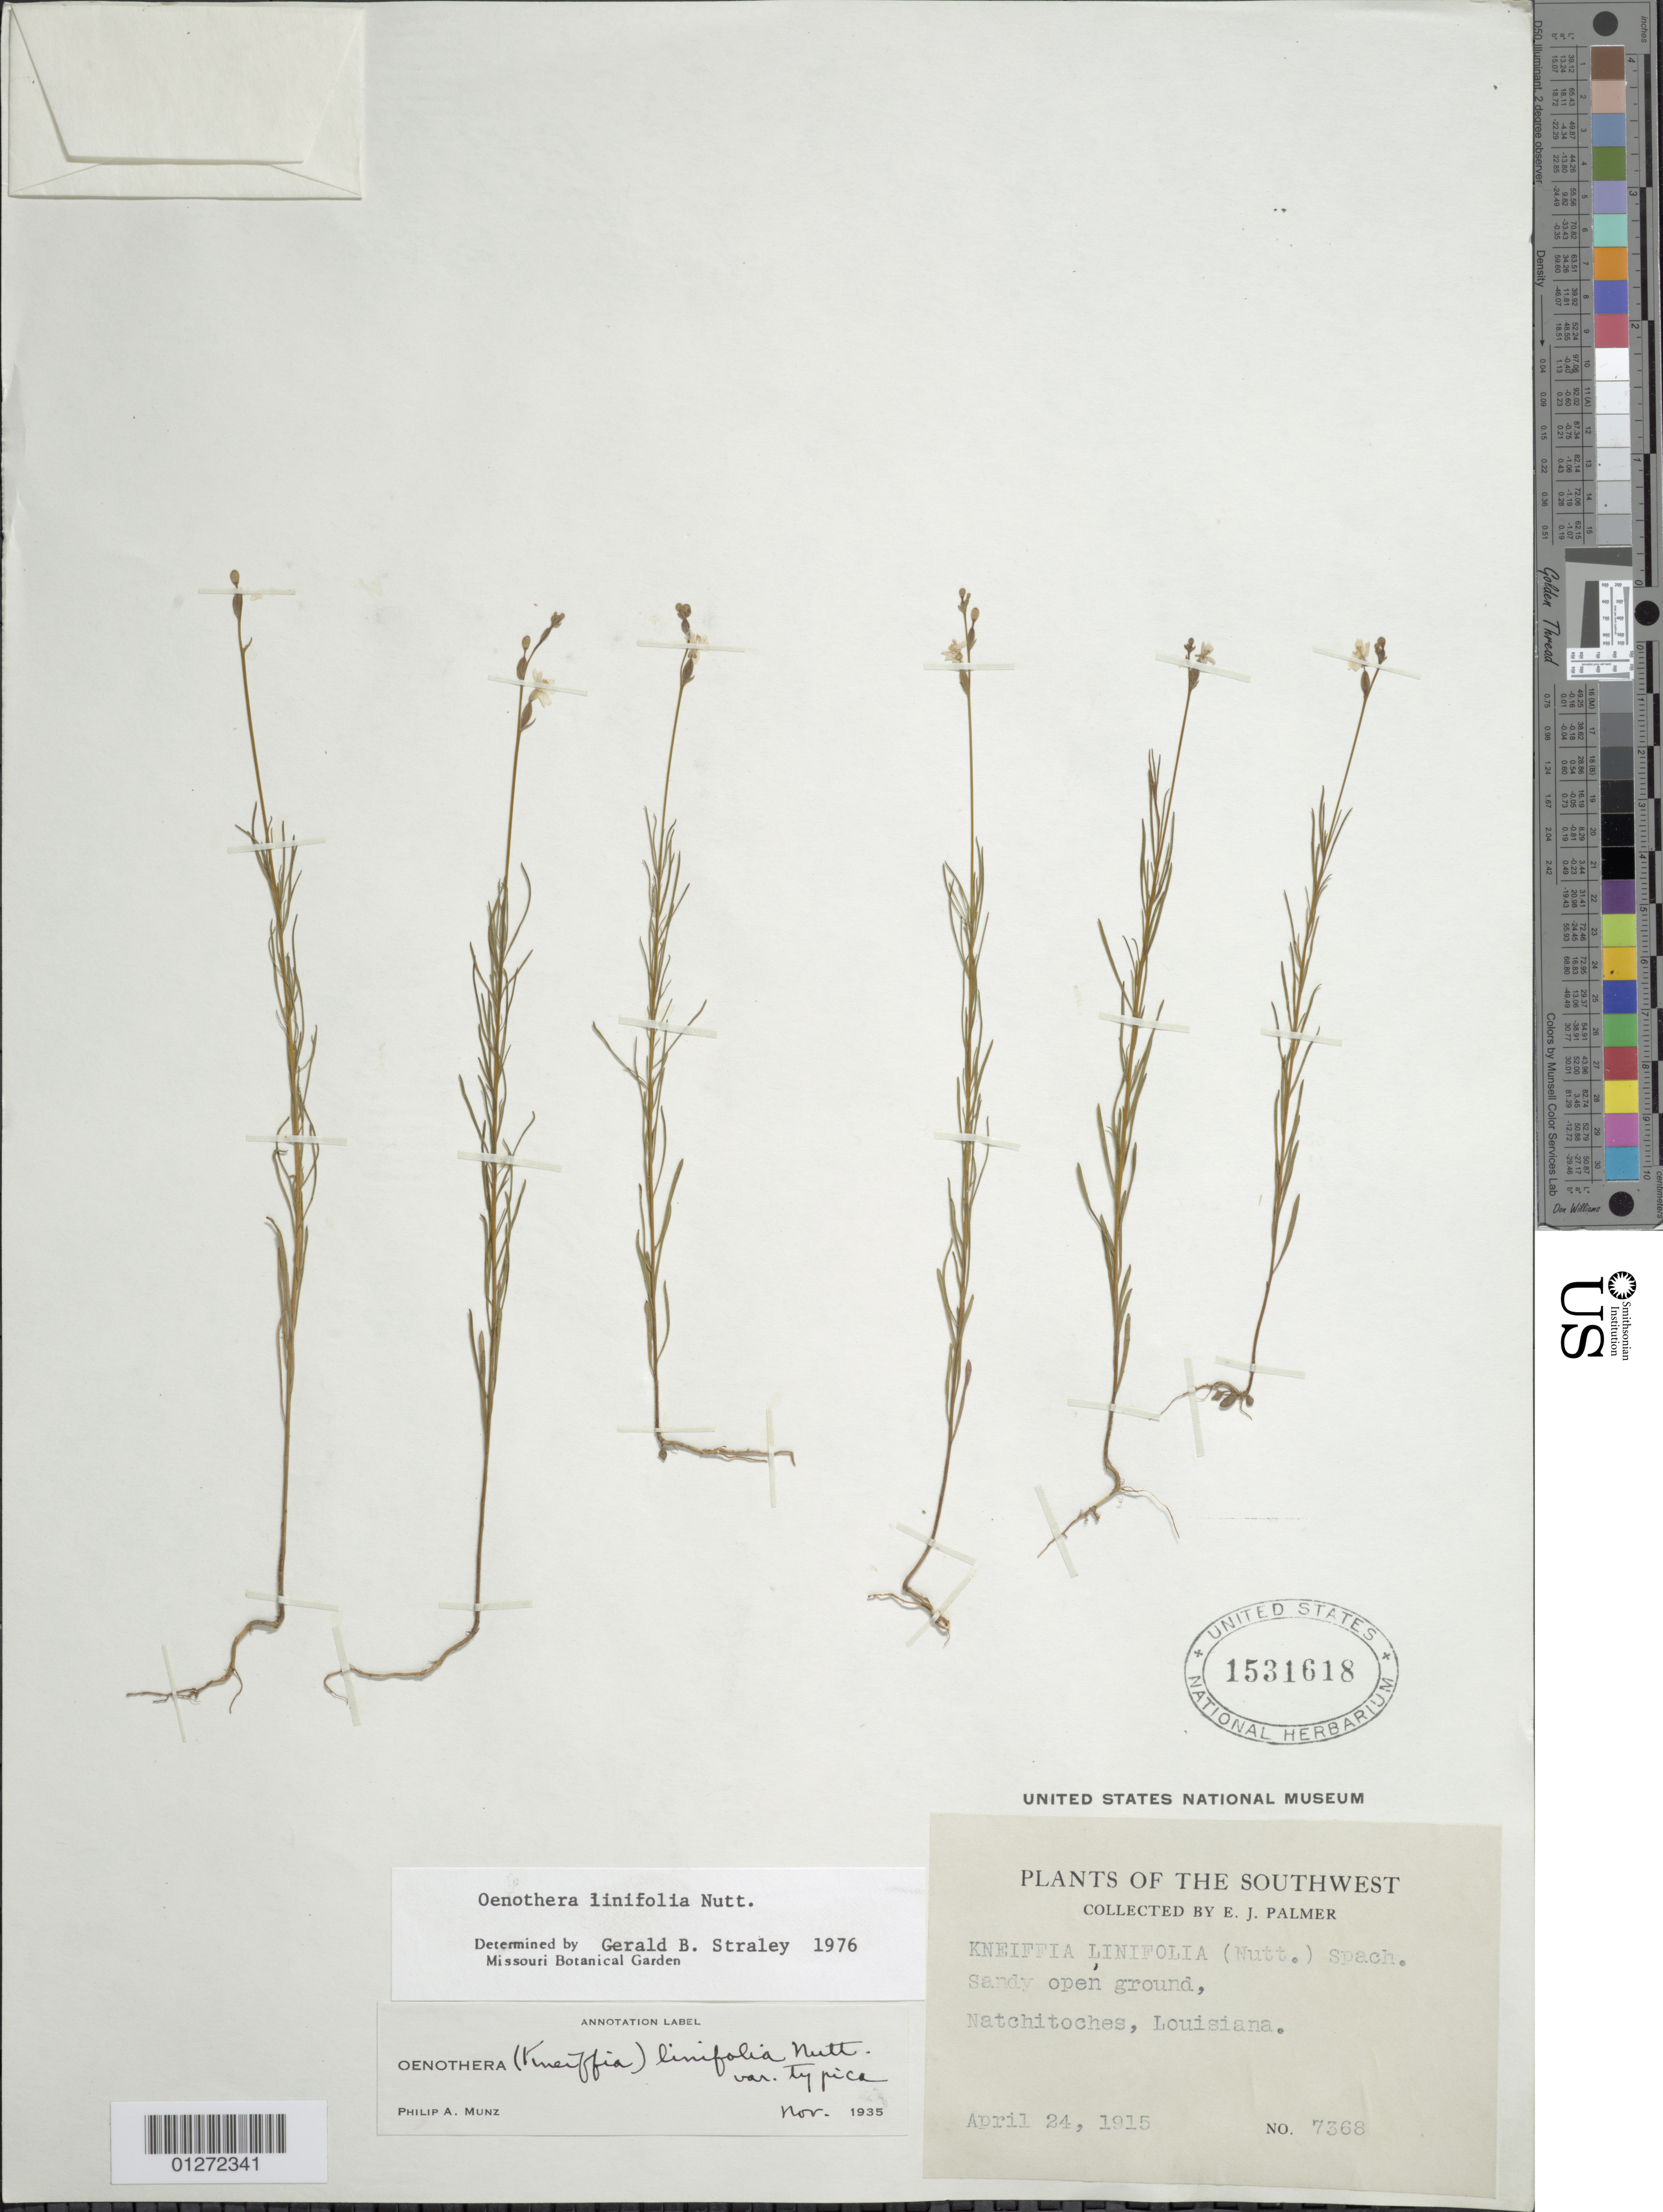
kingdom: Plantae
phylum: Tracheophyta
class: Magnoliopsida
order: Myrtales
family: Onagraceae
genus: Oenothera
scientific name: Oenothera linifolia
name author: Nutt.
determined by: Straley, G. B.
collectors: E. J. Palmer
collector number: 7368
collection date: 1915-04-24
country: United States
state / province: Louisiana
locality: Natchitoches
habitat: Sandy open ground.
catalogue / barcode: US 1531618